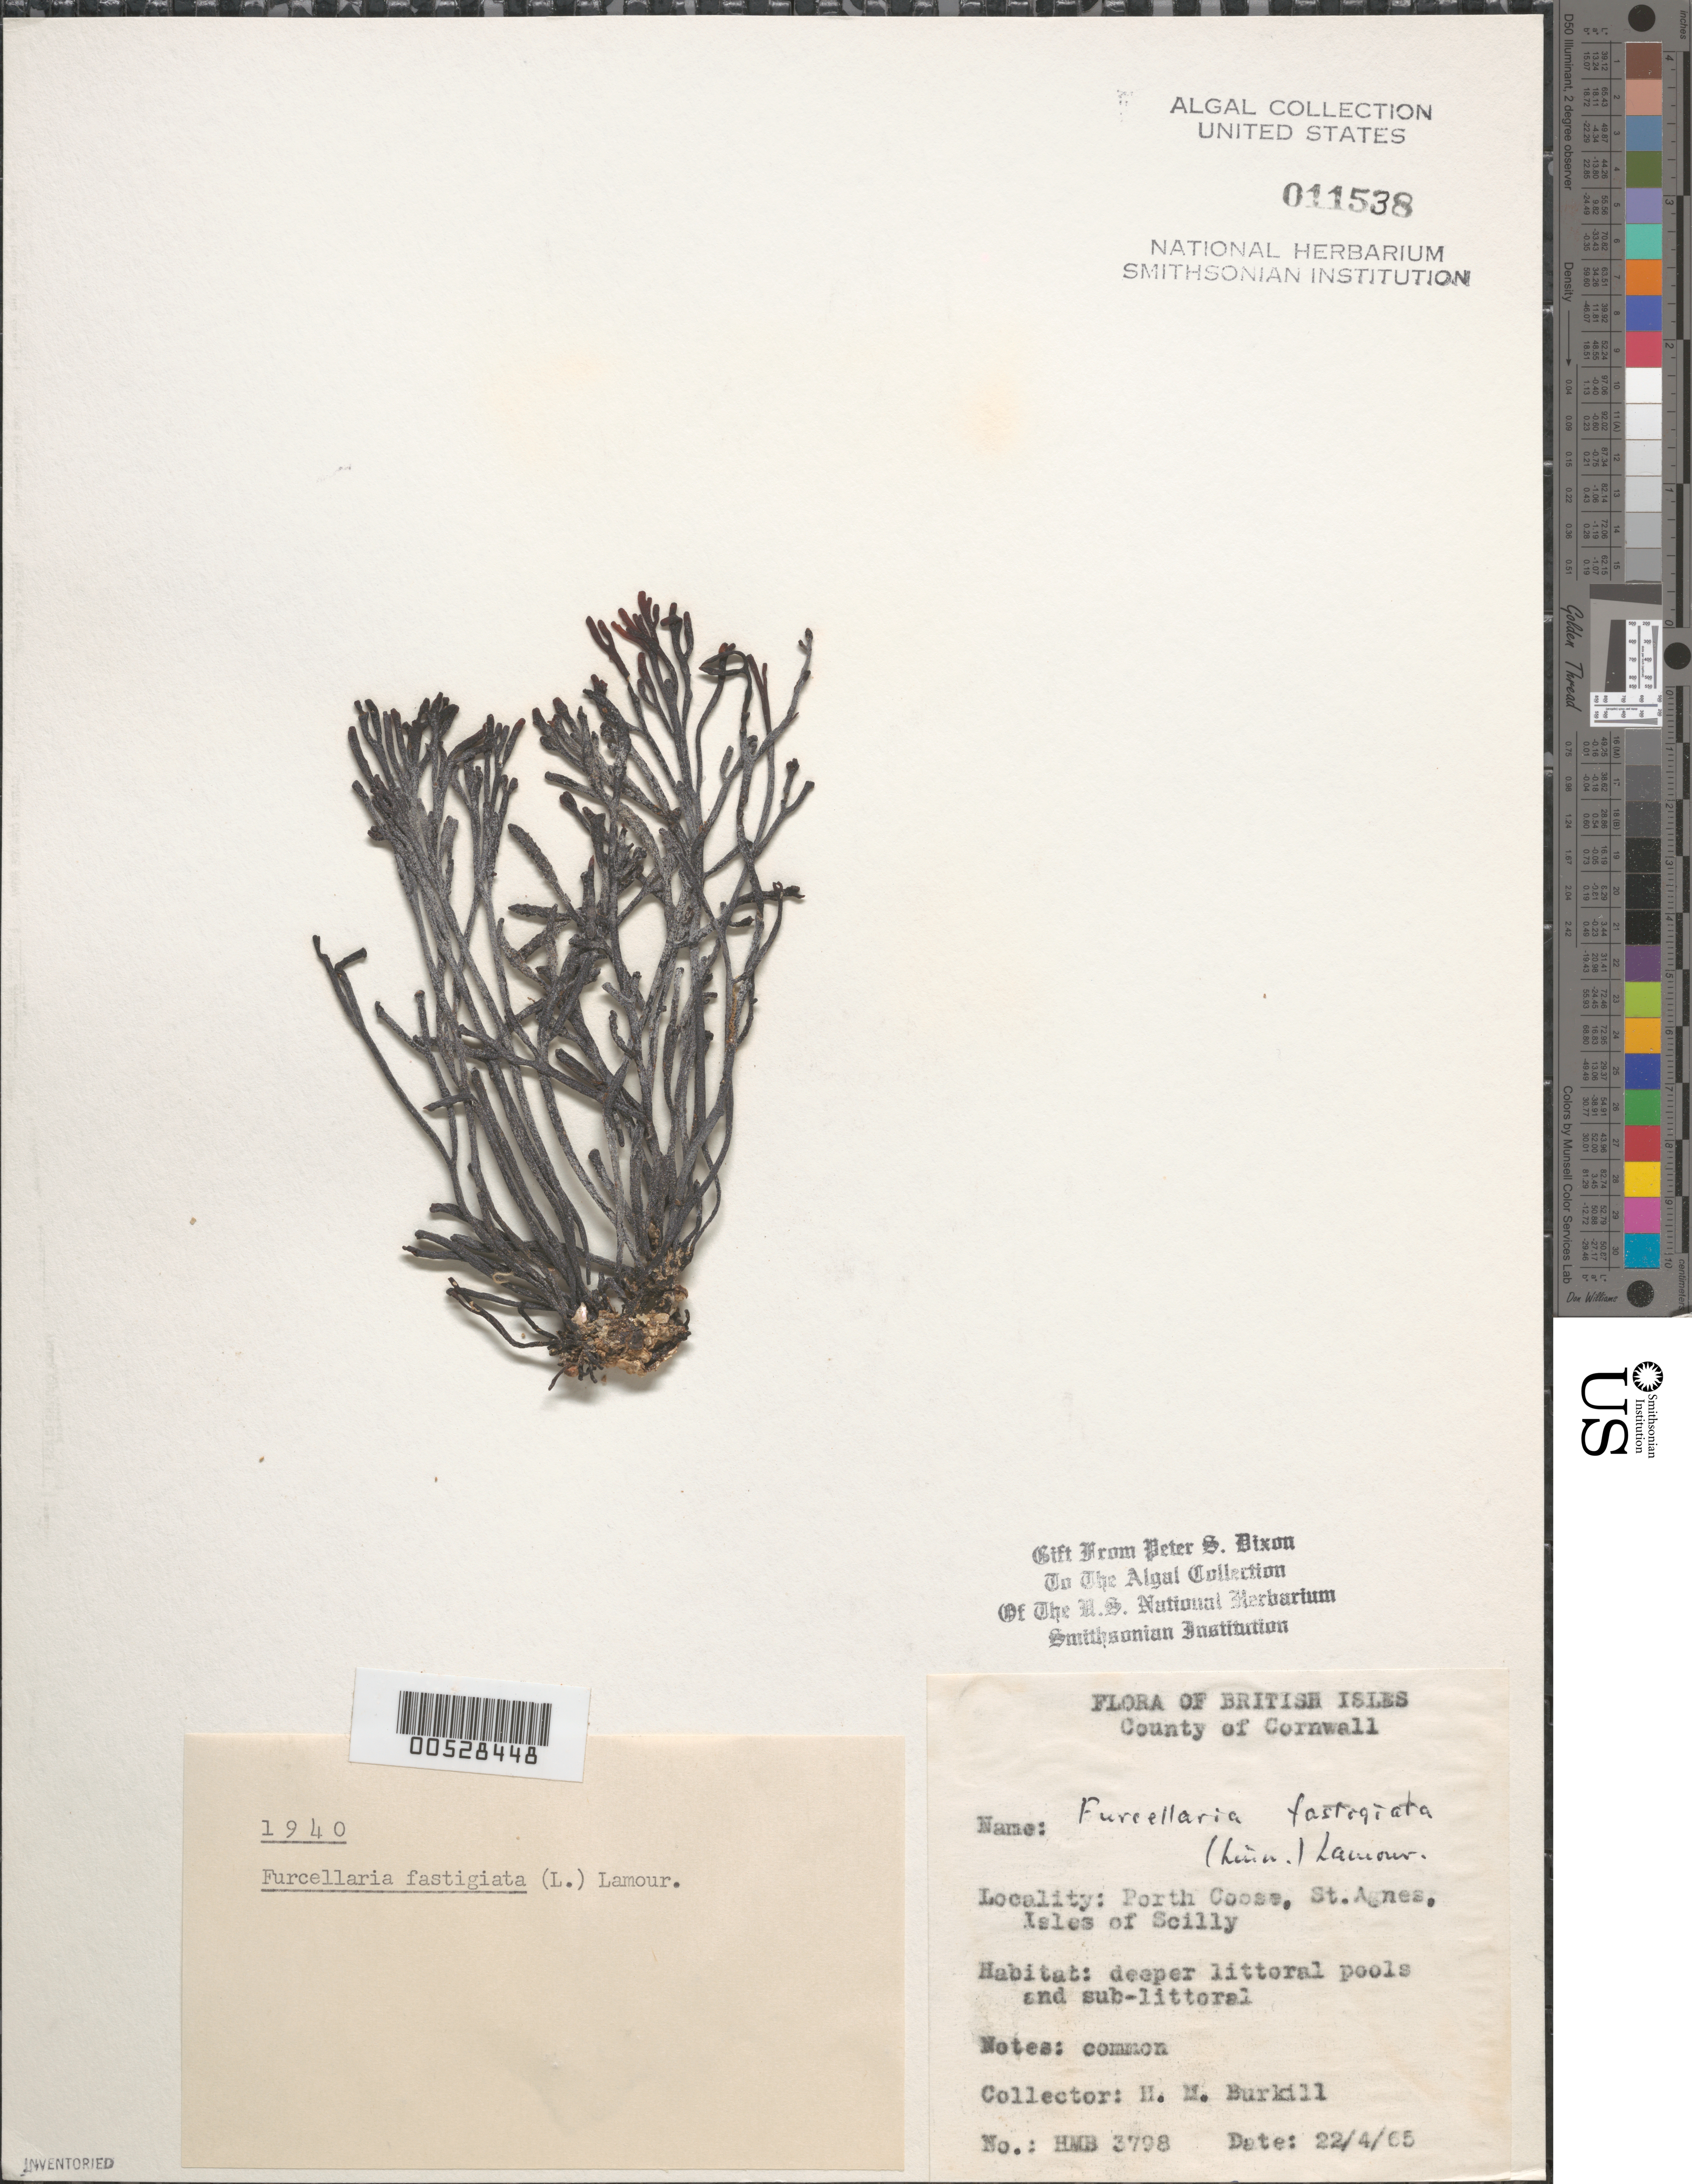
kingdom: Plantae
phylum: Rhodophyta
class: Florideophyceae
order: Gigartinales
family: Furcellariaceae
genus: Furcellaria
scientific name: Furcellaria lumbricalis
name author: (Hudson) J.V.Lamouroux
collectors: H. M. Burkill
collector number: HMB 3798 & PSD 1940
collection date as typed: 22 Apr 1965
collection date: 1965-04-22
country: United Kingdom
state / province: England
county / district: Council of the Isles of Scilly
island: St. Agnes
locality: Porth Coose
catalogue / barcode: US 11538